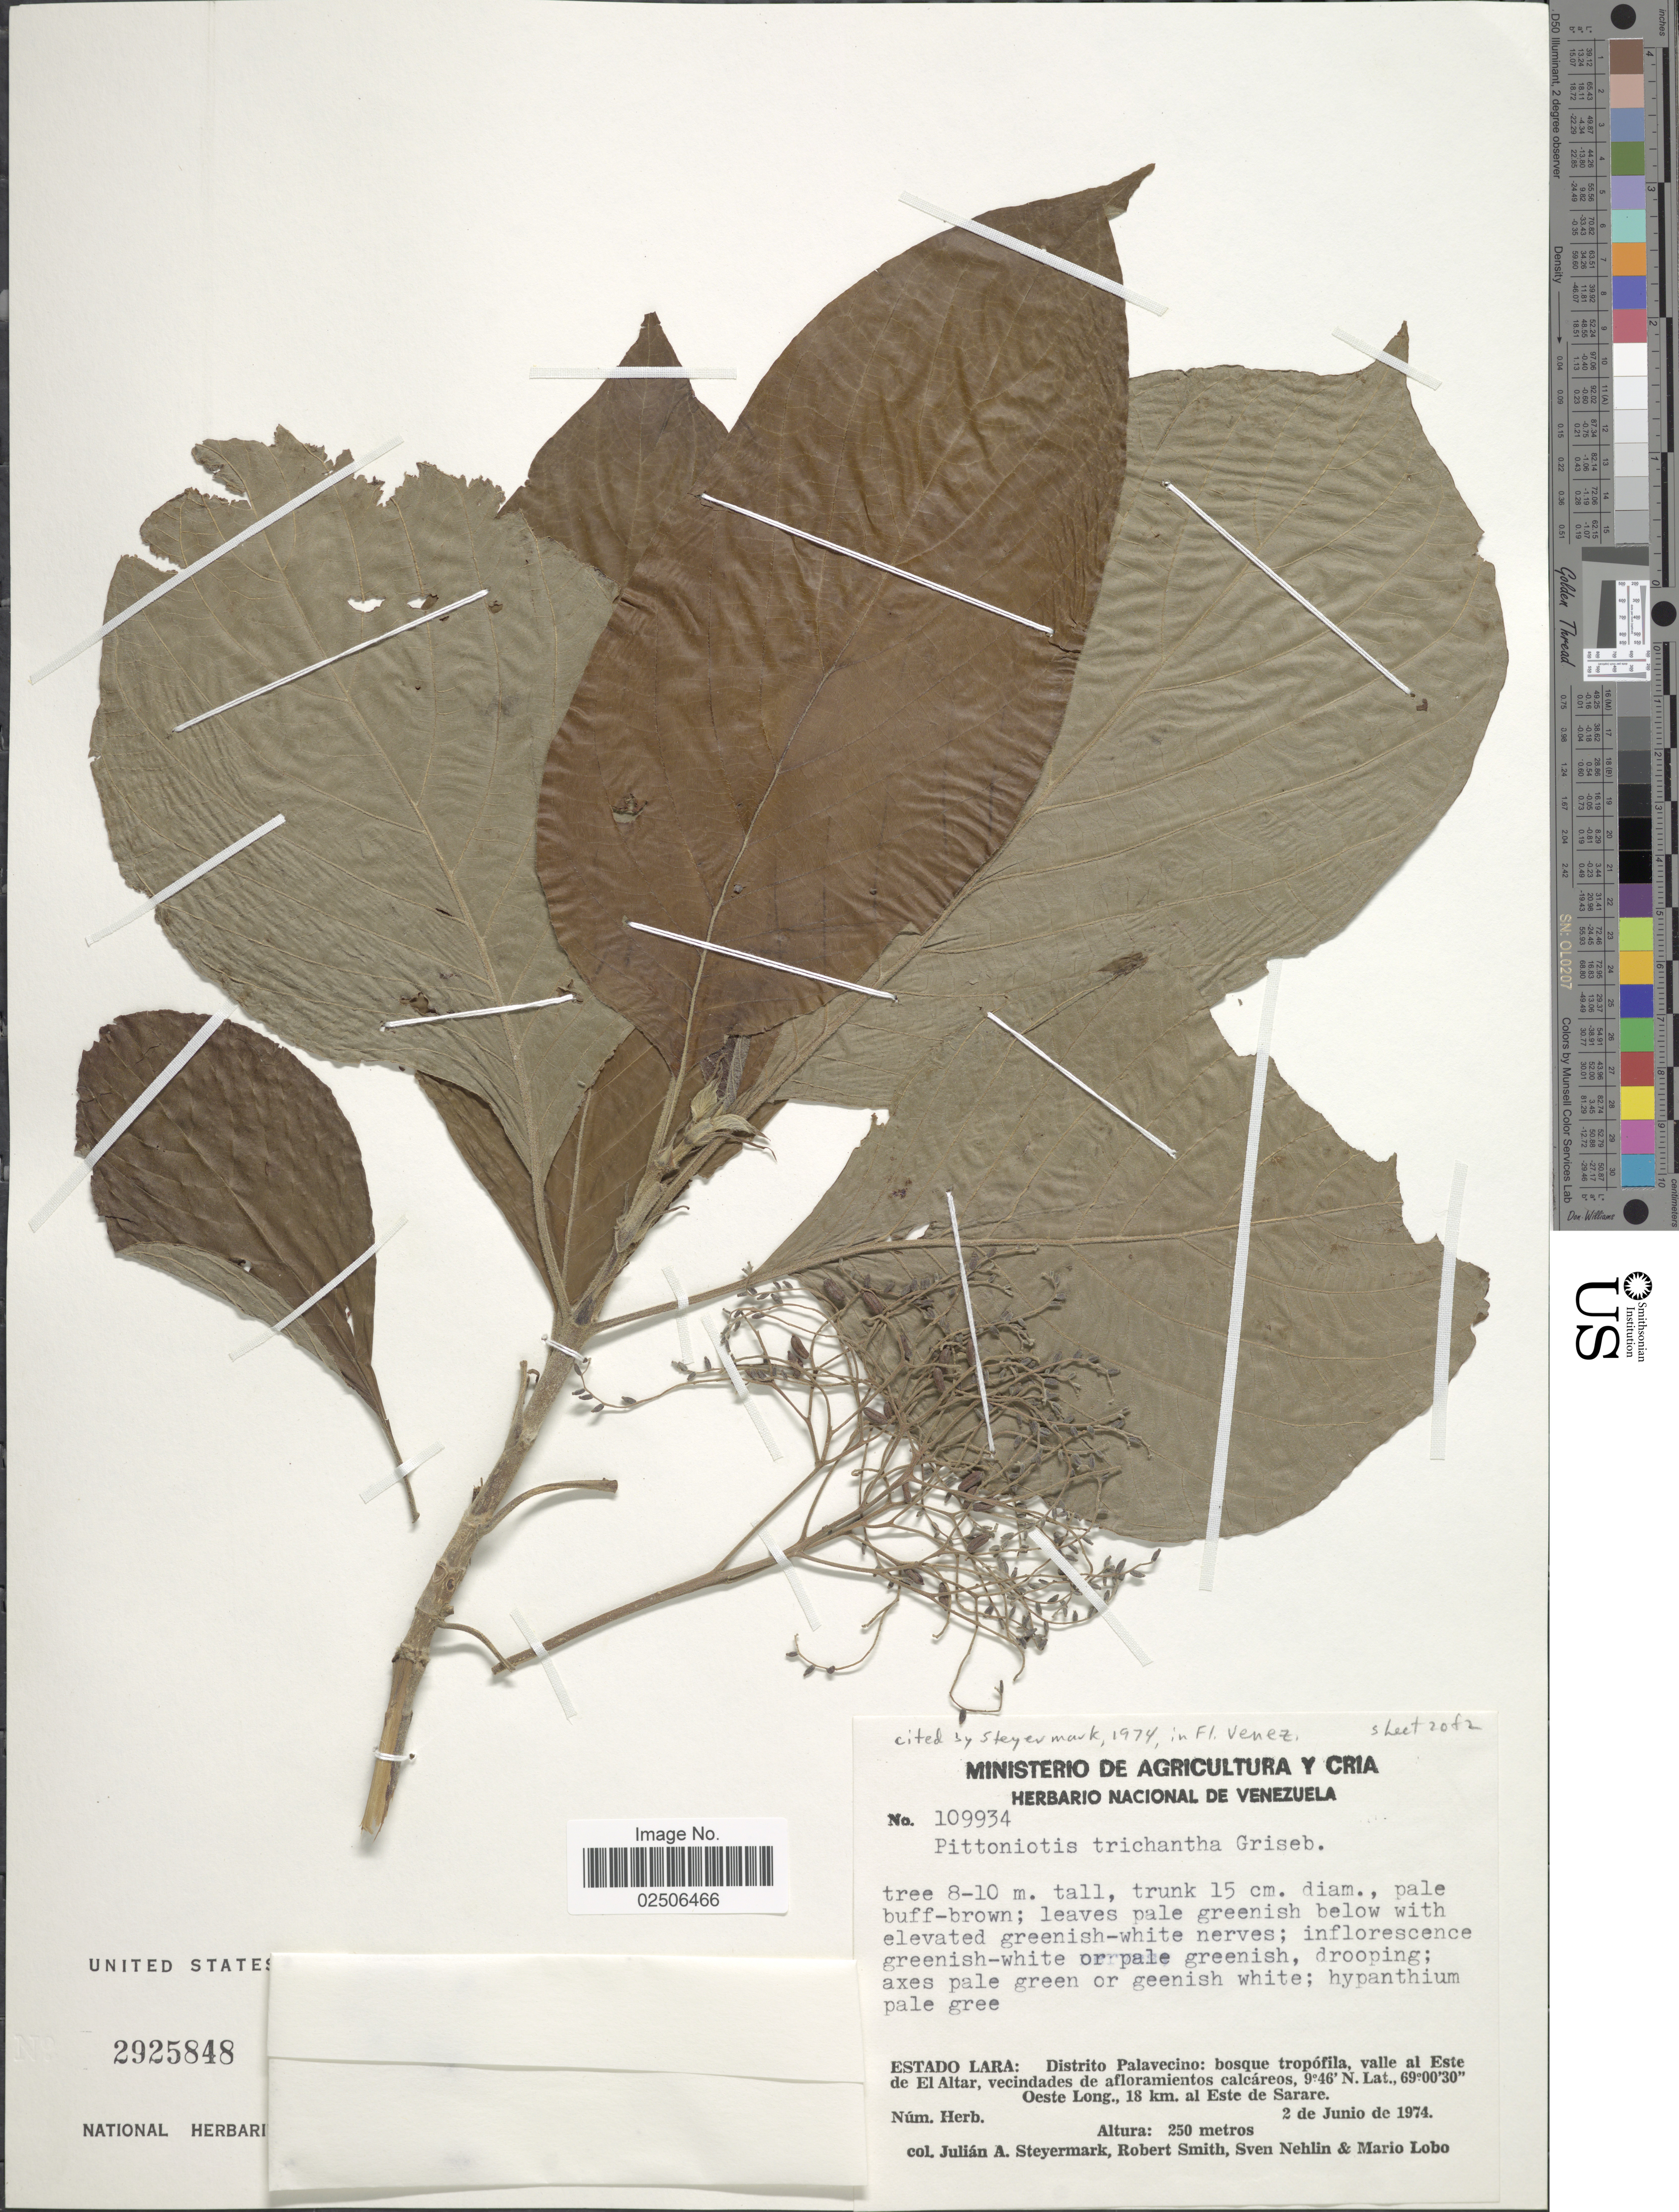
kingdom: Plantae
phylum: Tracheophyta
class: Magnoliopsida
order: Gentianales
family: Rubiaceae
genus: Pittoniotis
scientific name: Pittoniotis trichantha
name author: Griseb.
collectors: J. Steyermark, R. F. Smith, S. Nehlin & M. Lobo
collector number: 109934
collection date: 1974-06-02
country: Venezuela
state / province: Lara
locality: Distrito Palavecino: bosque tropofila, valle al Este de El Altar, vecindades de afloramientos calcareos, al Este de Sarare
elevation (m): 250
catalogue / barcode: US 2925848